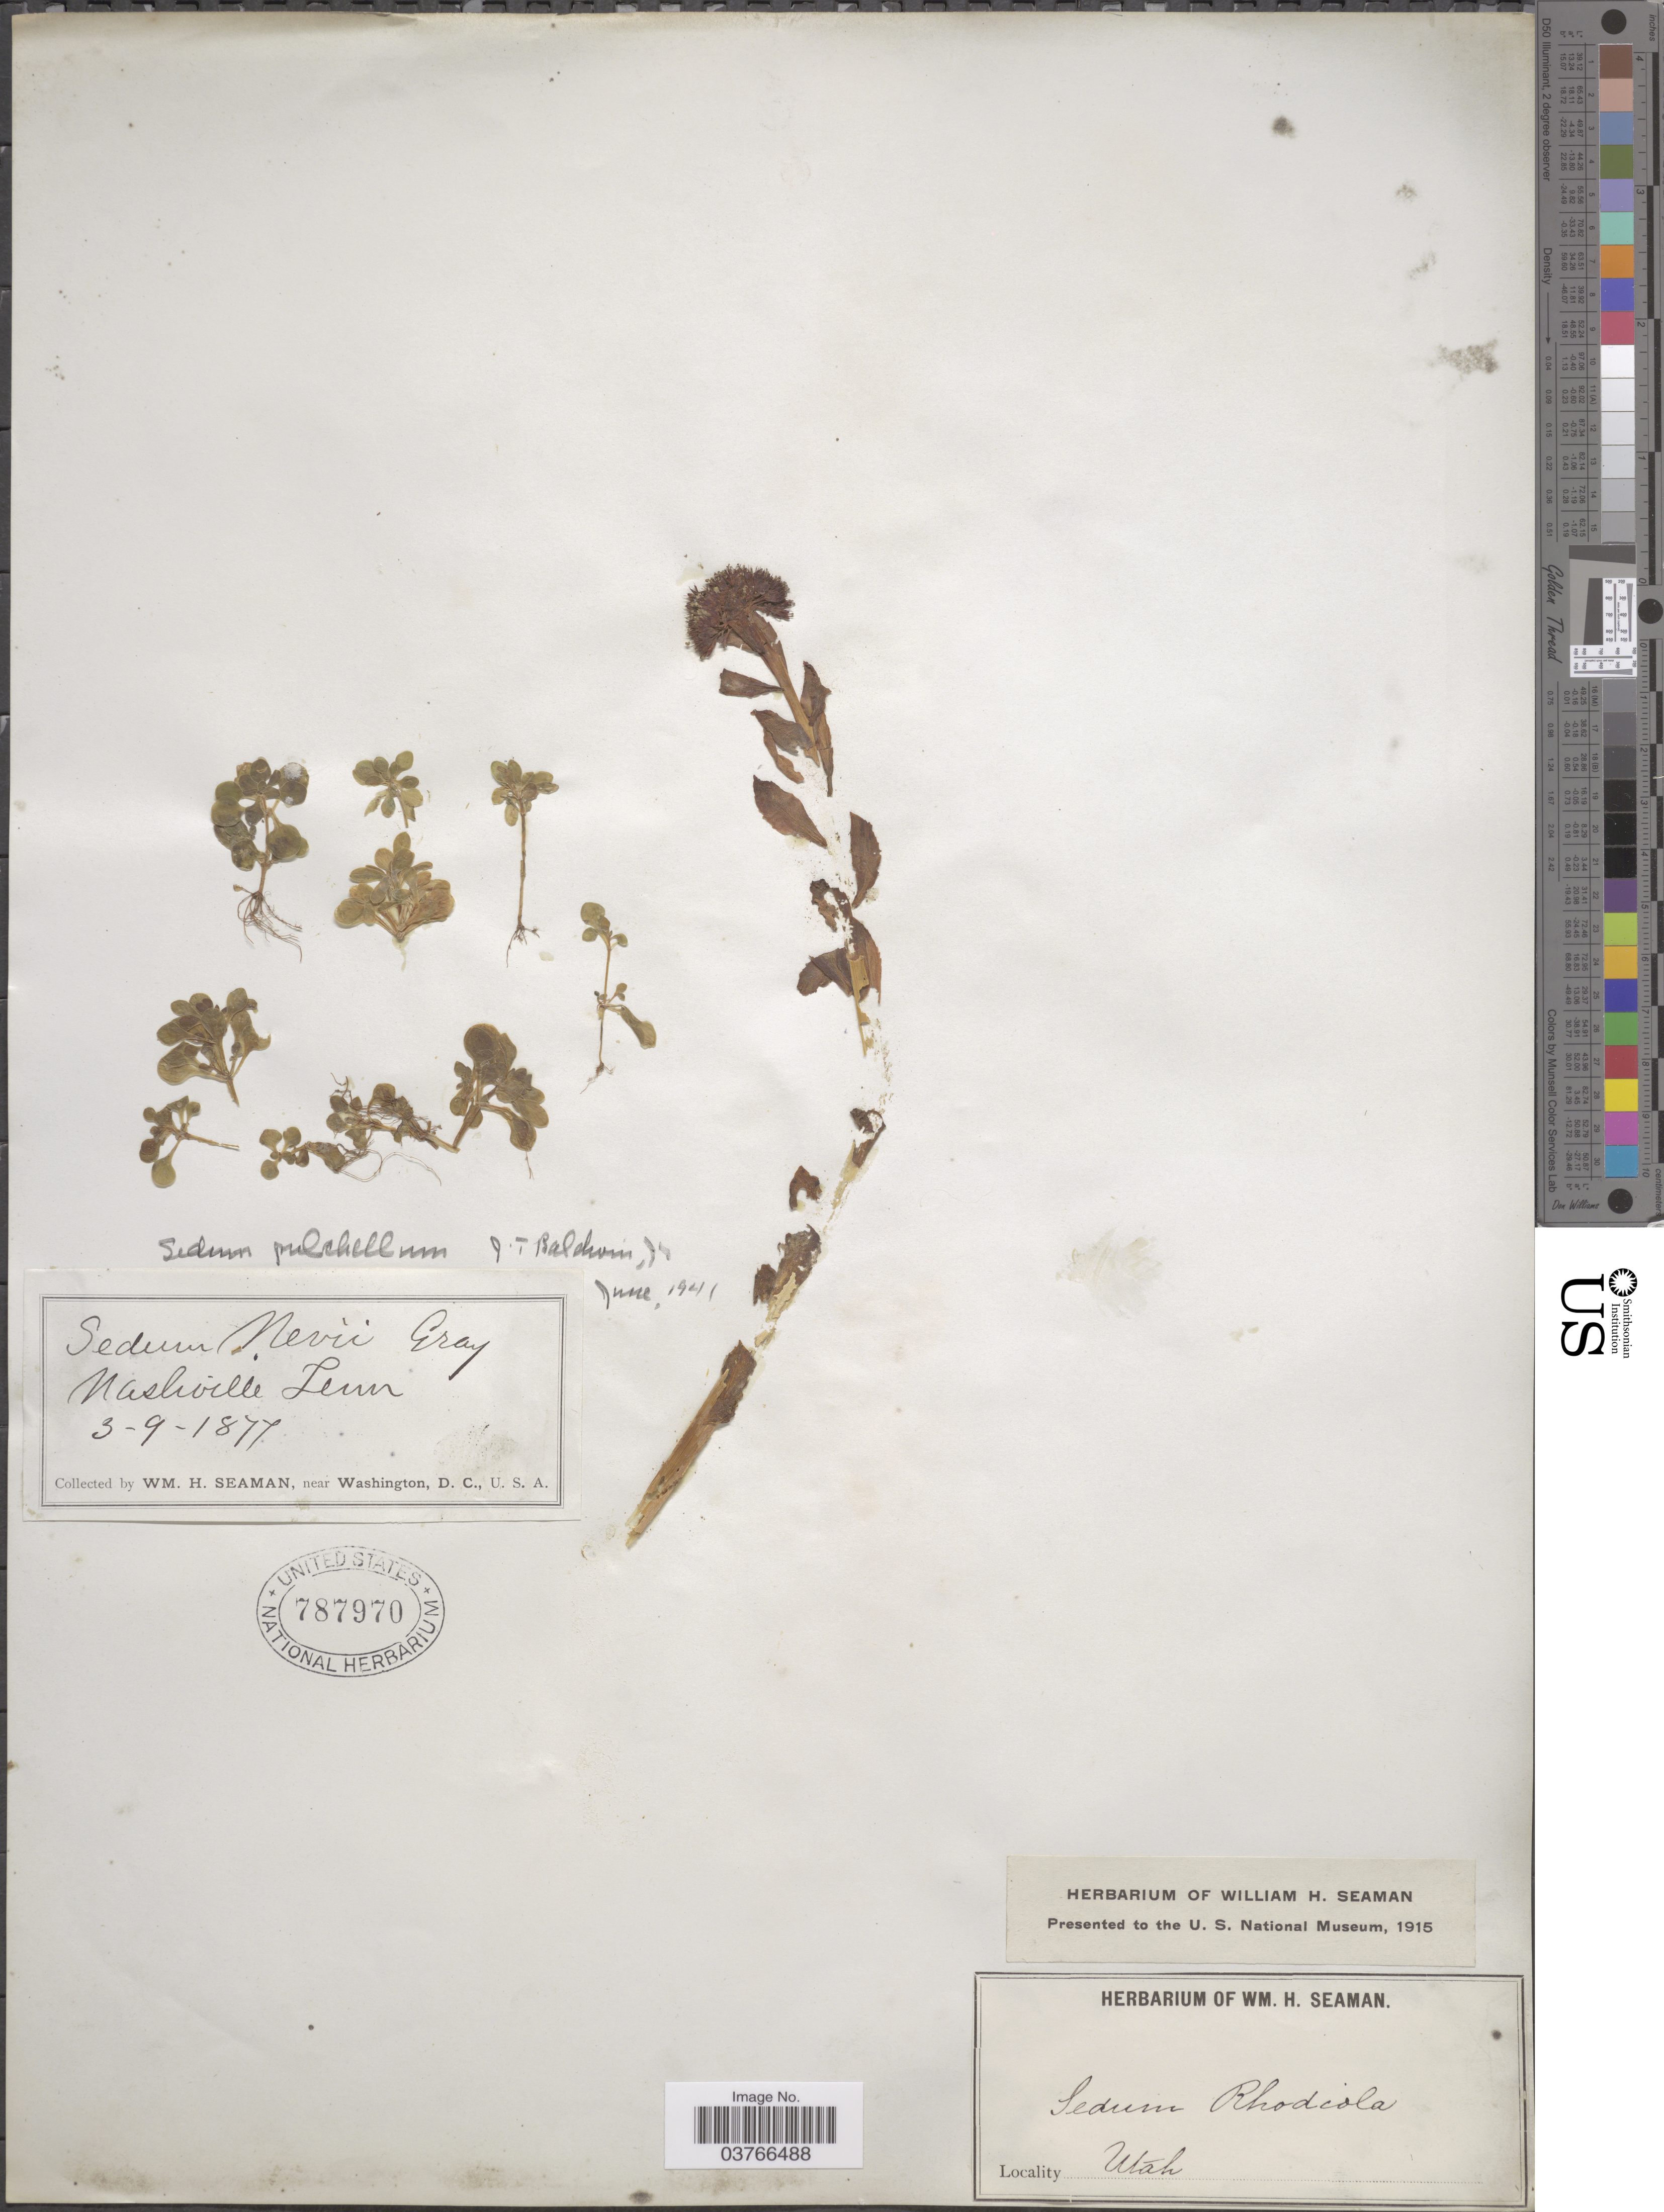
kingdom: Plantae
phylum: Tracheophyta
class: Magnoliopsida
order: Saxifragales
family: Crassulaceae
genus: Sedum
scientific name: Sedum pulchellum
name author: Michx.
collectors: W. Seaman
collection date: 1877-03-09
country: United States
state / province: Tennessee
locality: Nashville.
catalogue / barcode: US 787970